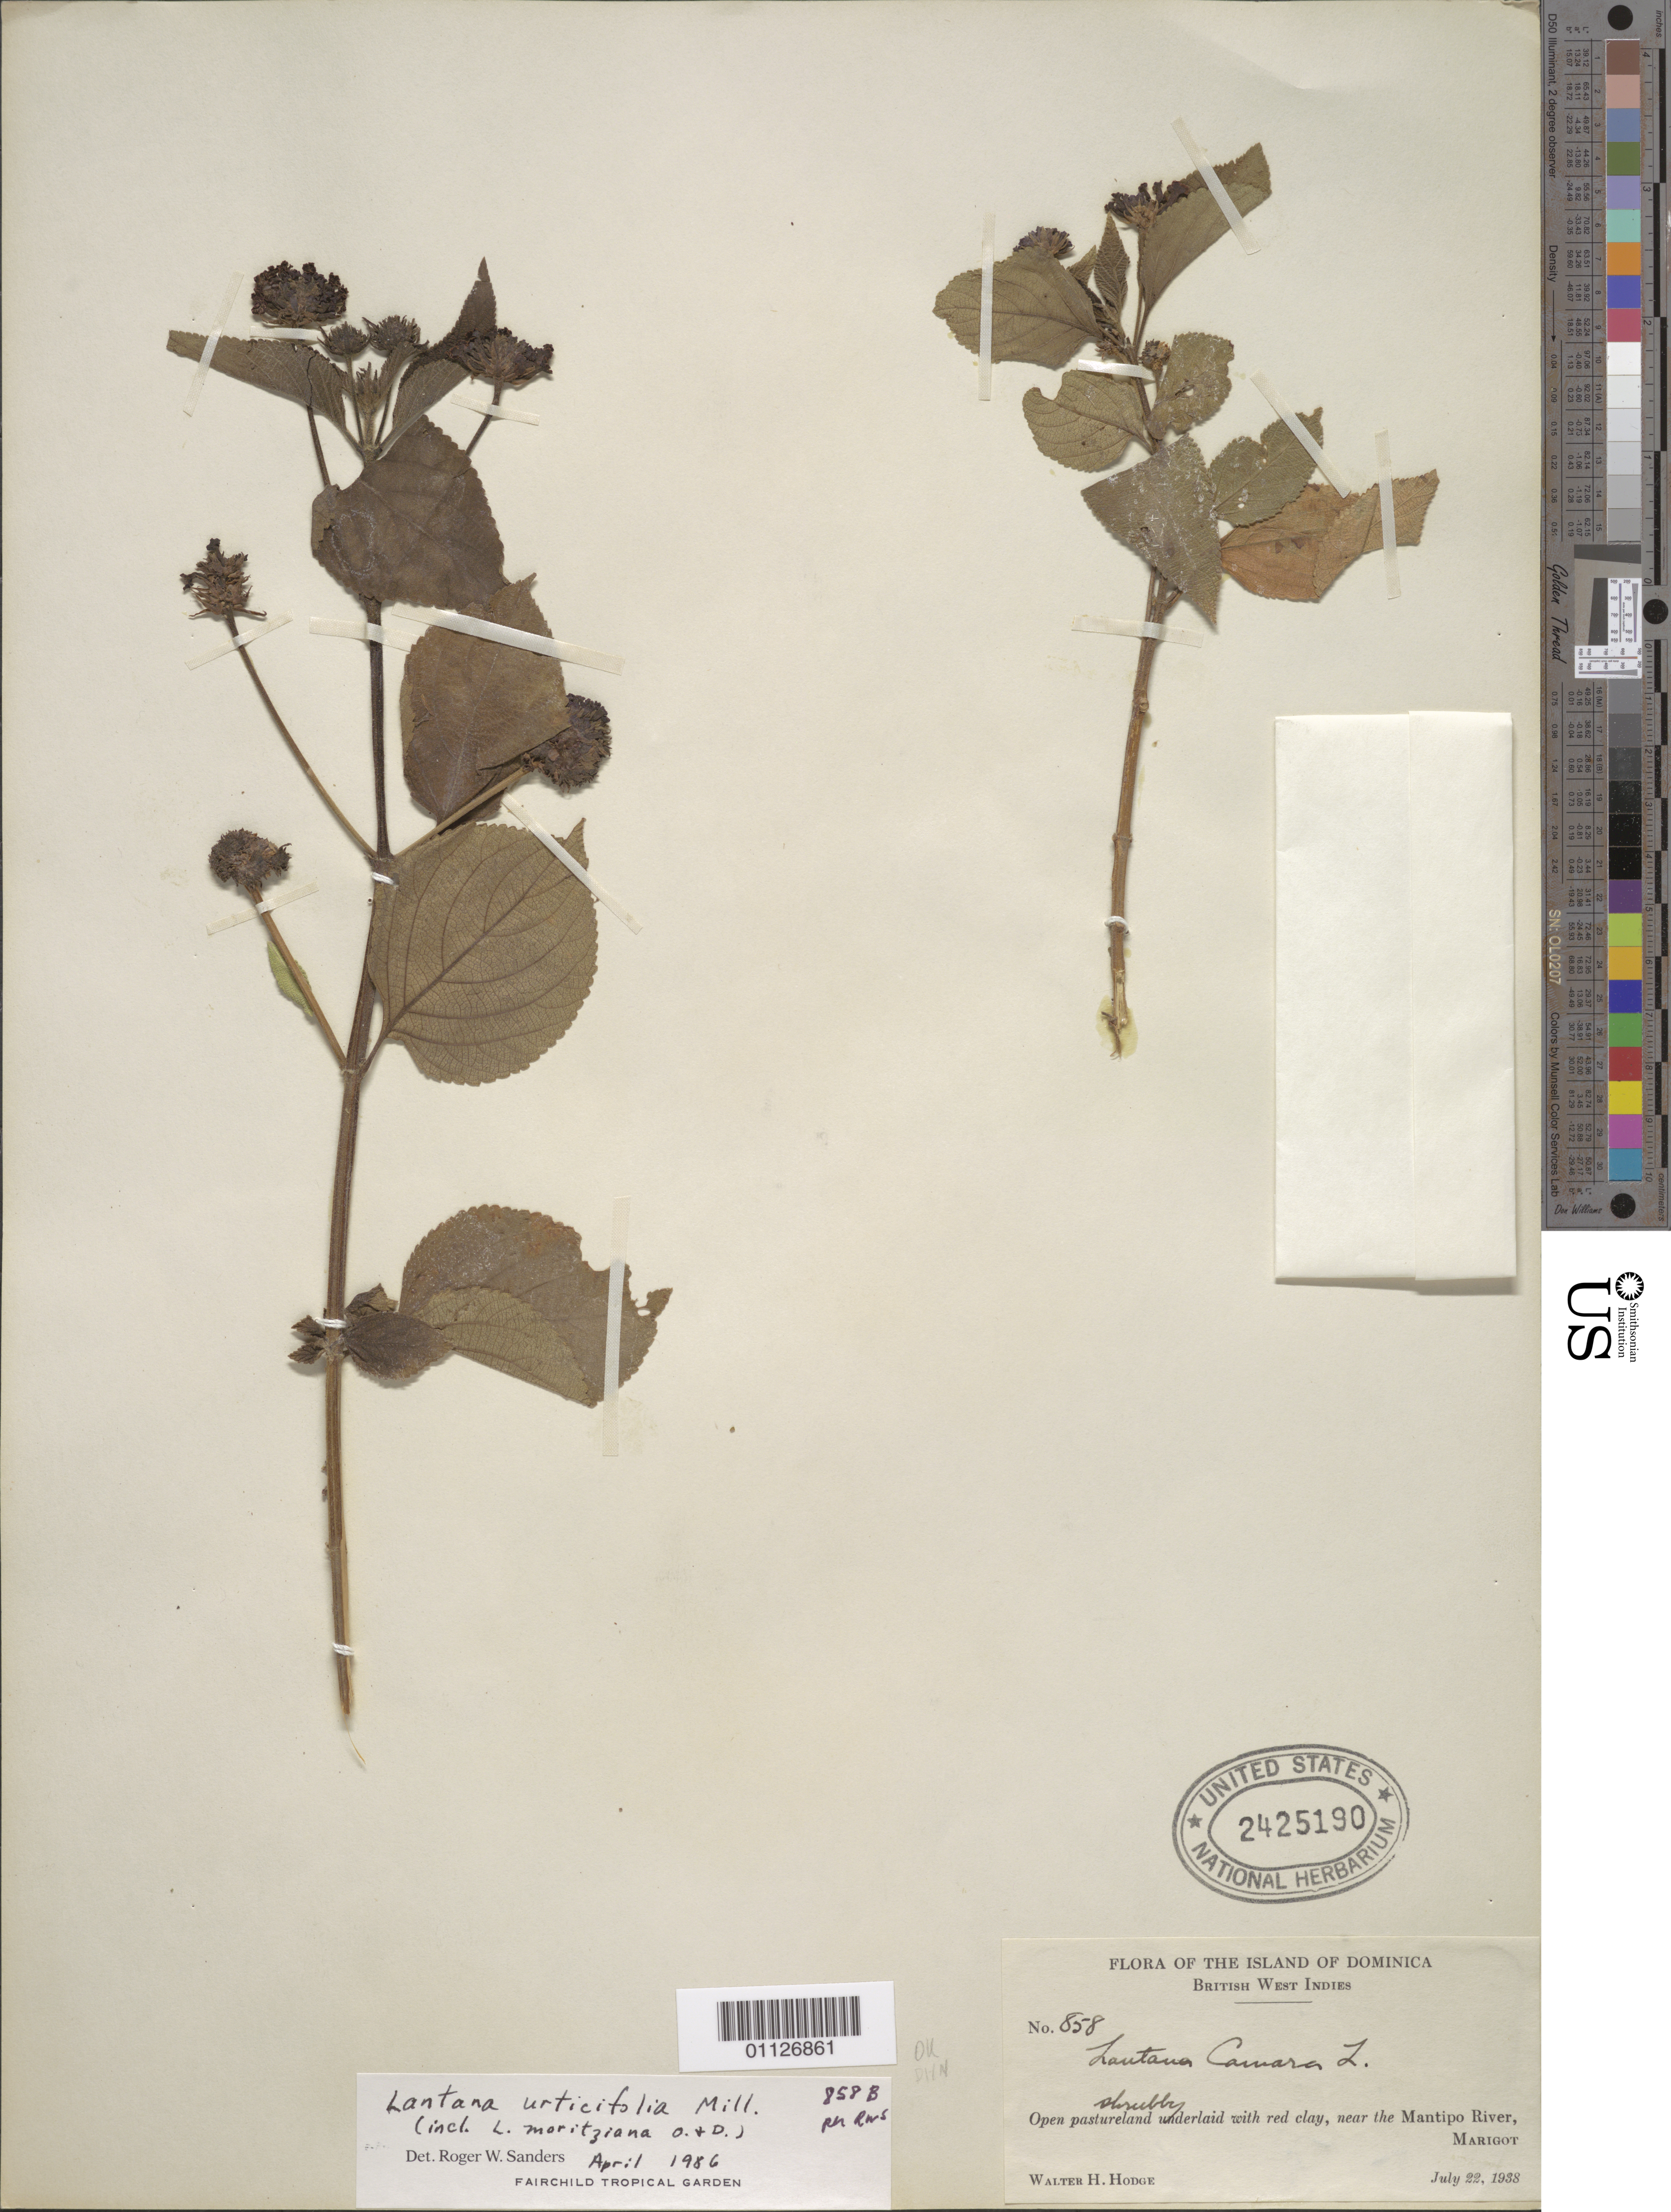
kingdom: Plantae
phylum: Tracheophyta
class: Magnoliopsida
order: Lamiales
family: Verbenaceae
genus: Lantana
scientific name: Lantana urticifolia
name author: Mill.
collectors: W. Hodge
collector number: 858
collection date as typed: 22 Jul 1938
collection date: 1938-07-22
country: Dominica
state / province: St. Andrew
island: Dominica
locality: Open pastureland underlaid with red clay, near the Mantipo River, Marigot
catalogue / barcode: US 2425190